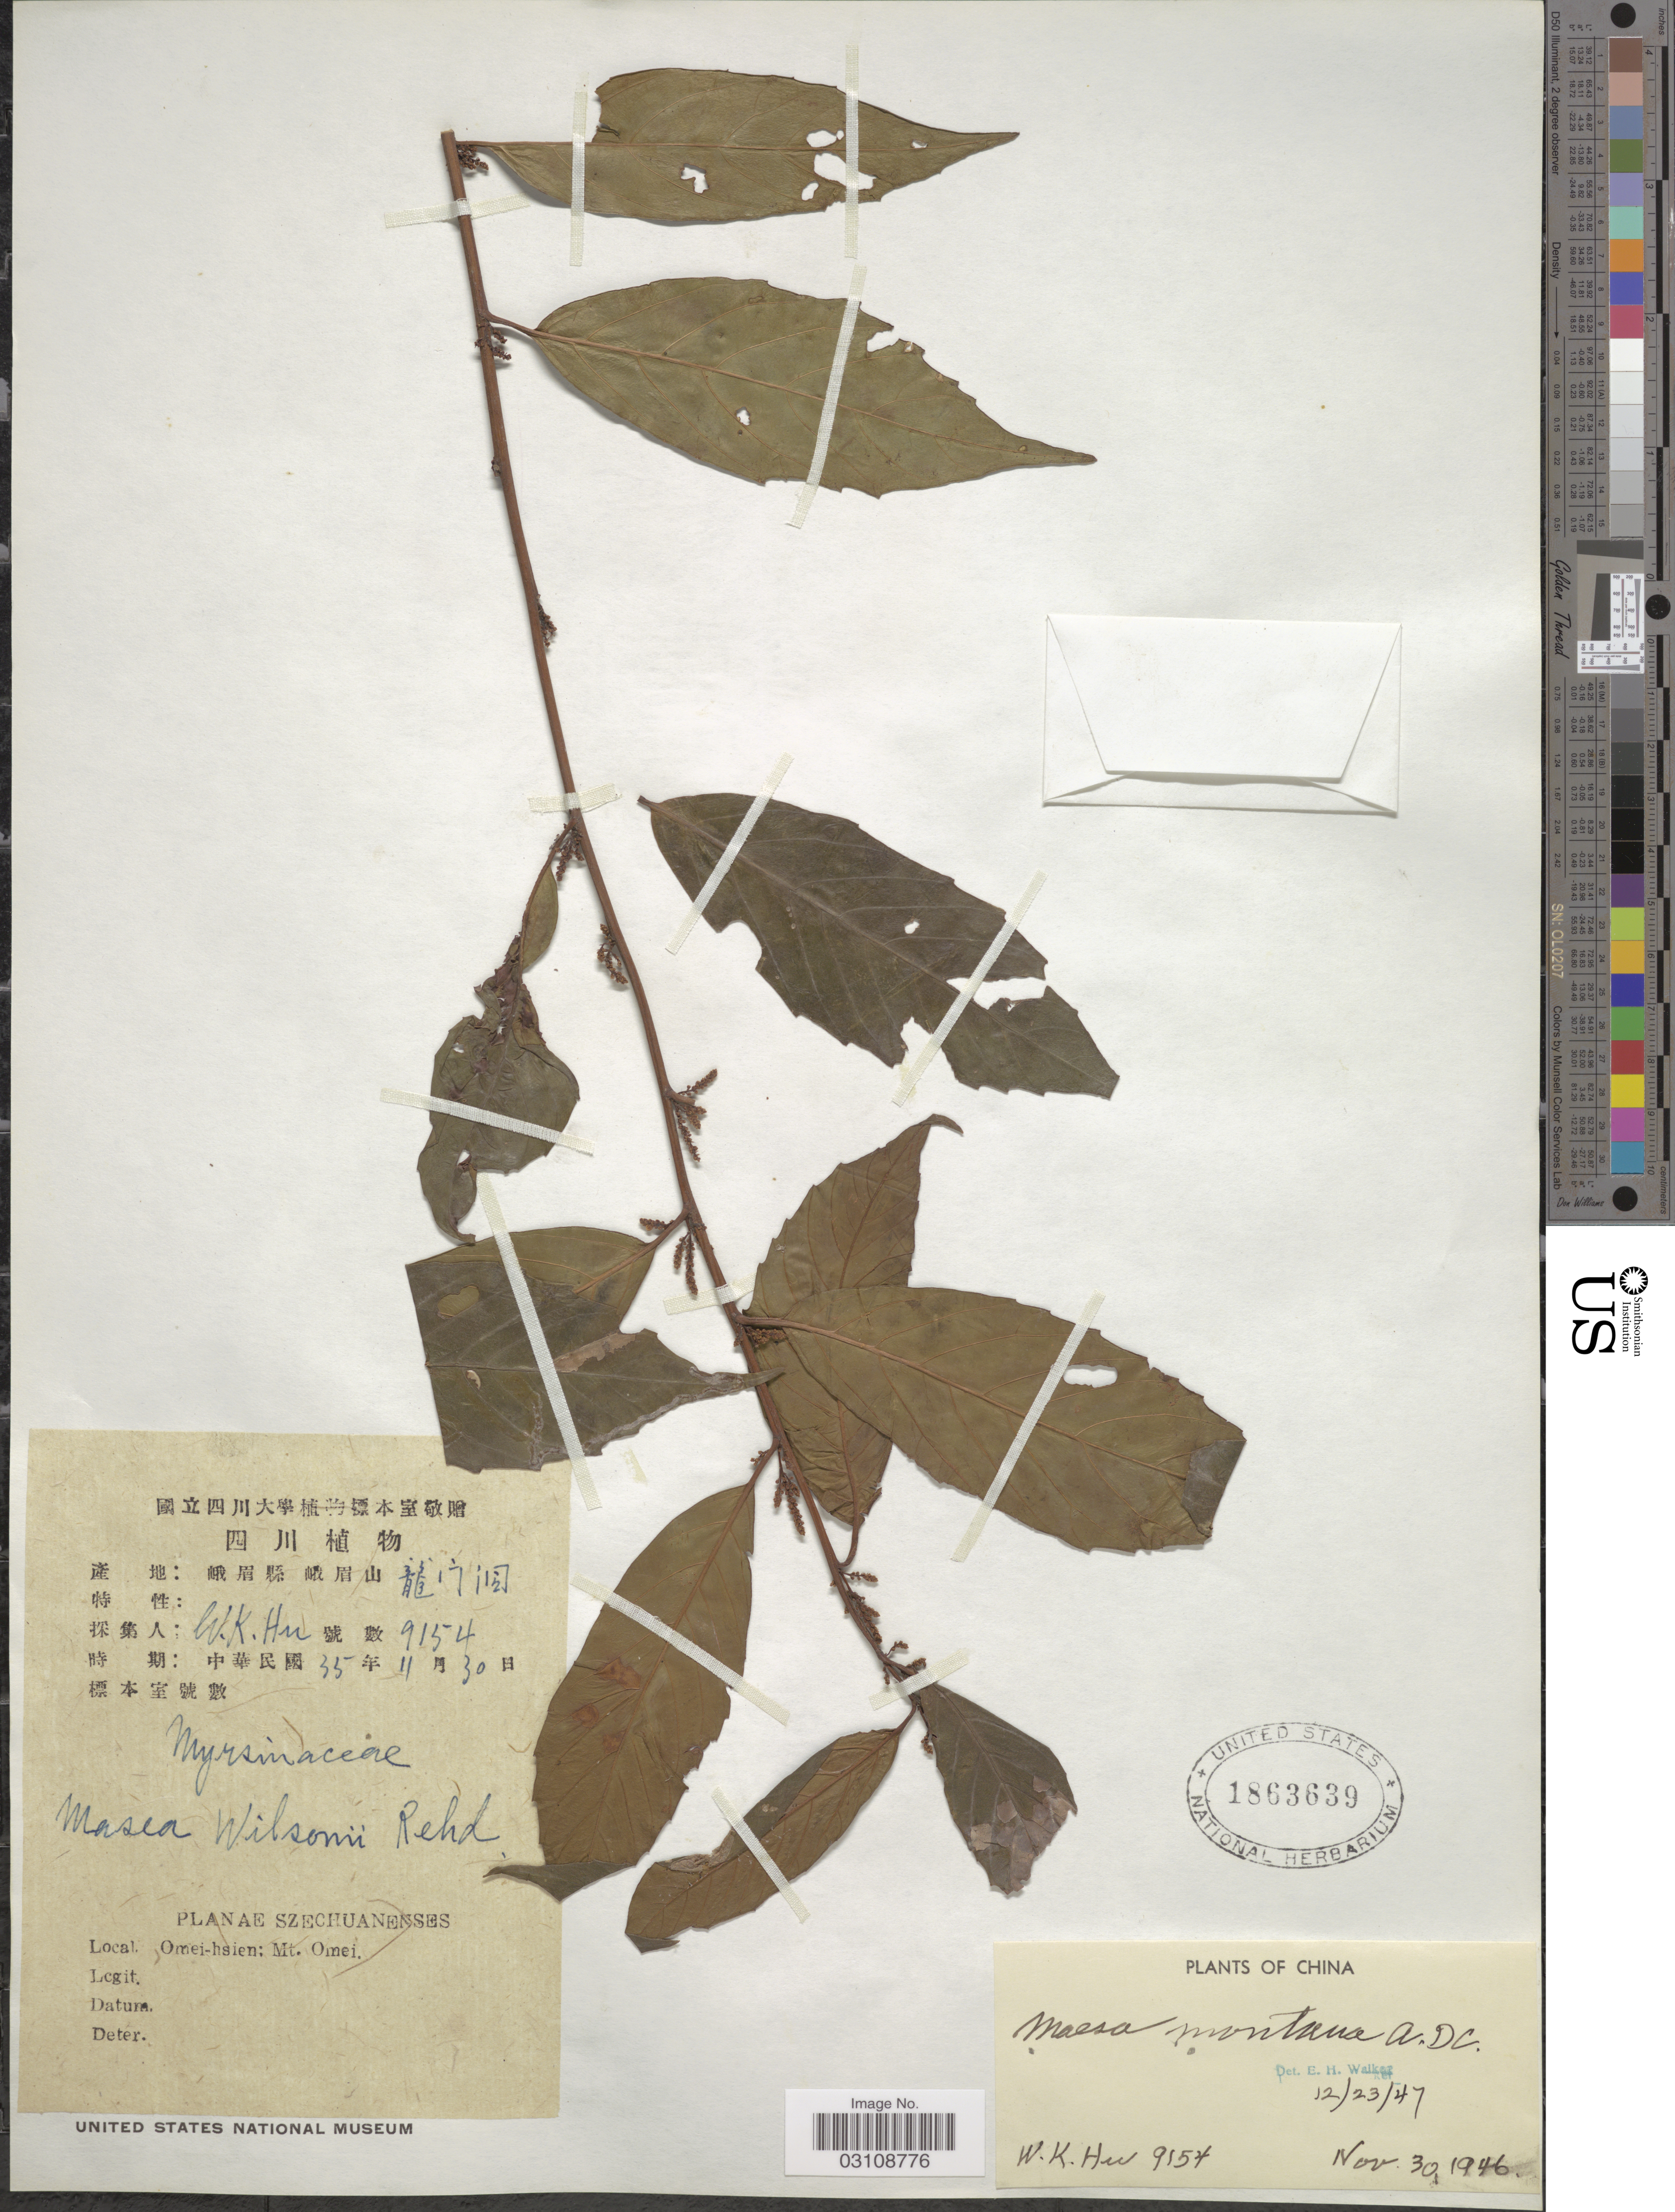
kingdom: Plantae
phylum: Tracheophyta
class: Magnoliopsida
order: Ericales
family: Primulaceae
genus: Maesa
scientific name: Maesa montana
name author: A. DC.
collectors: W. K. Hu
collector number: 9154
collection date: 1946-11-30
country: China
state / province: Sichuan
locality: Szechuanense, Omei-hsien: Mt. Omei.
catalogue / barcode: US 1863639